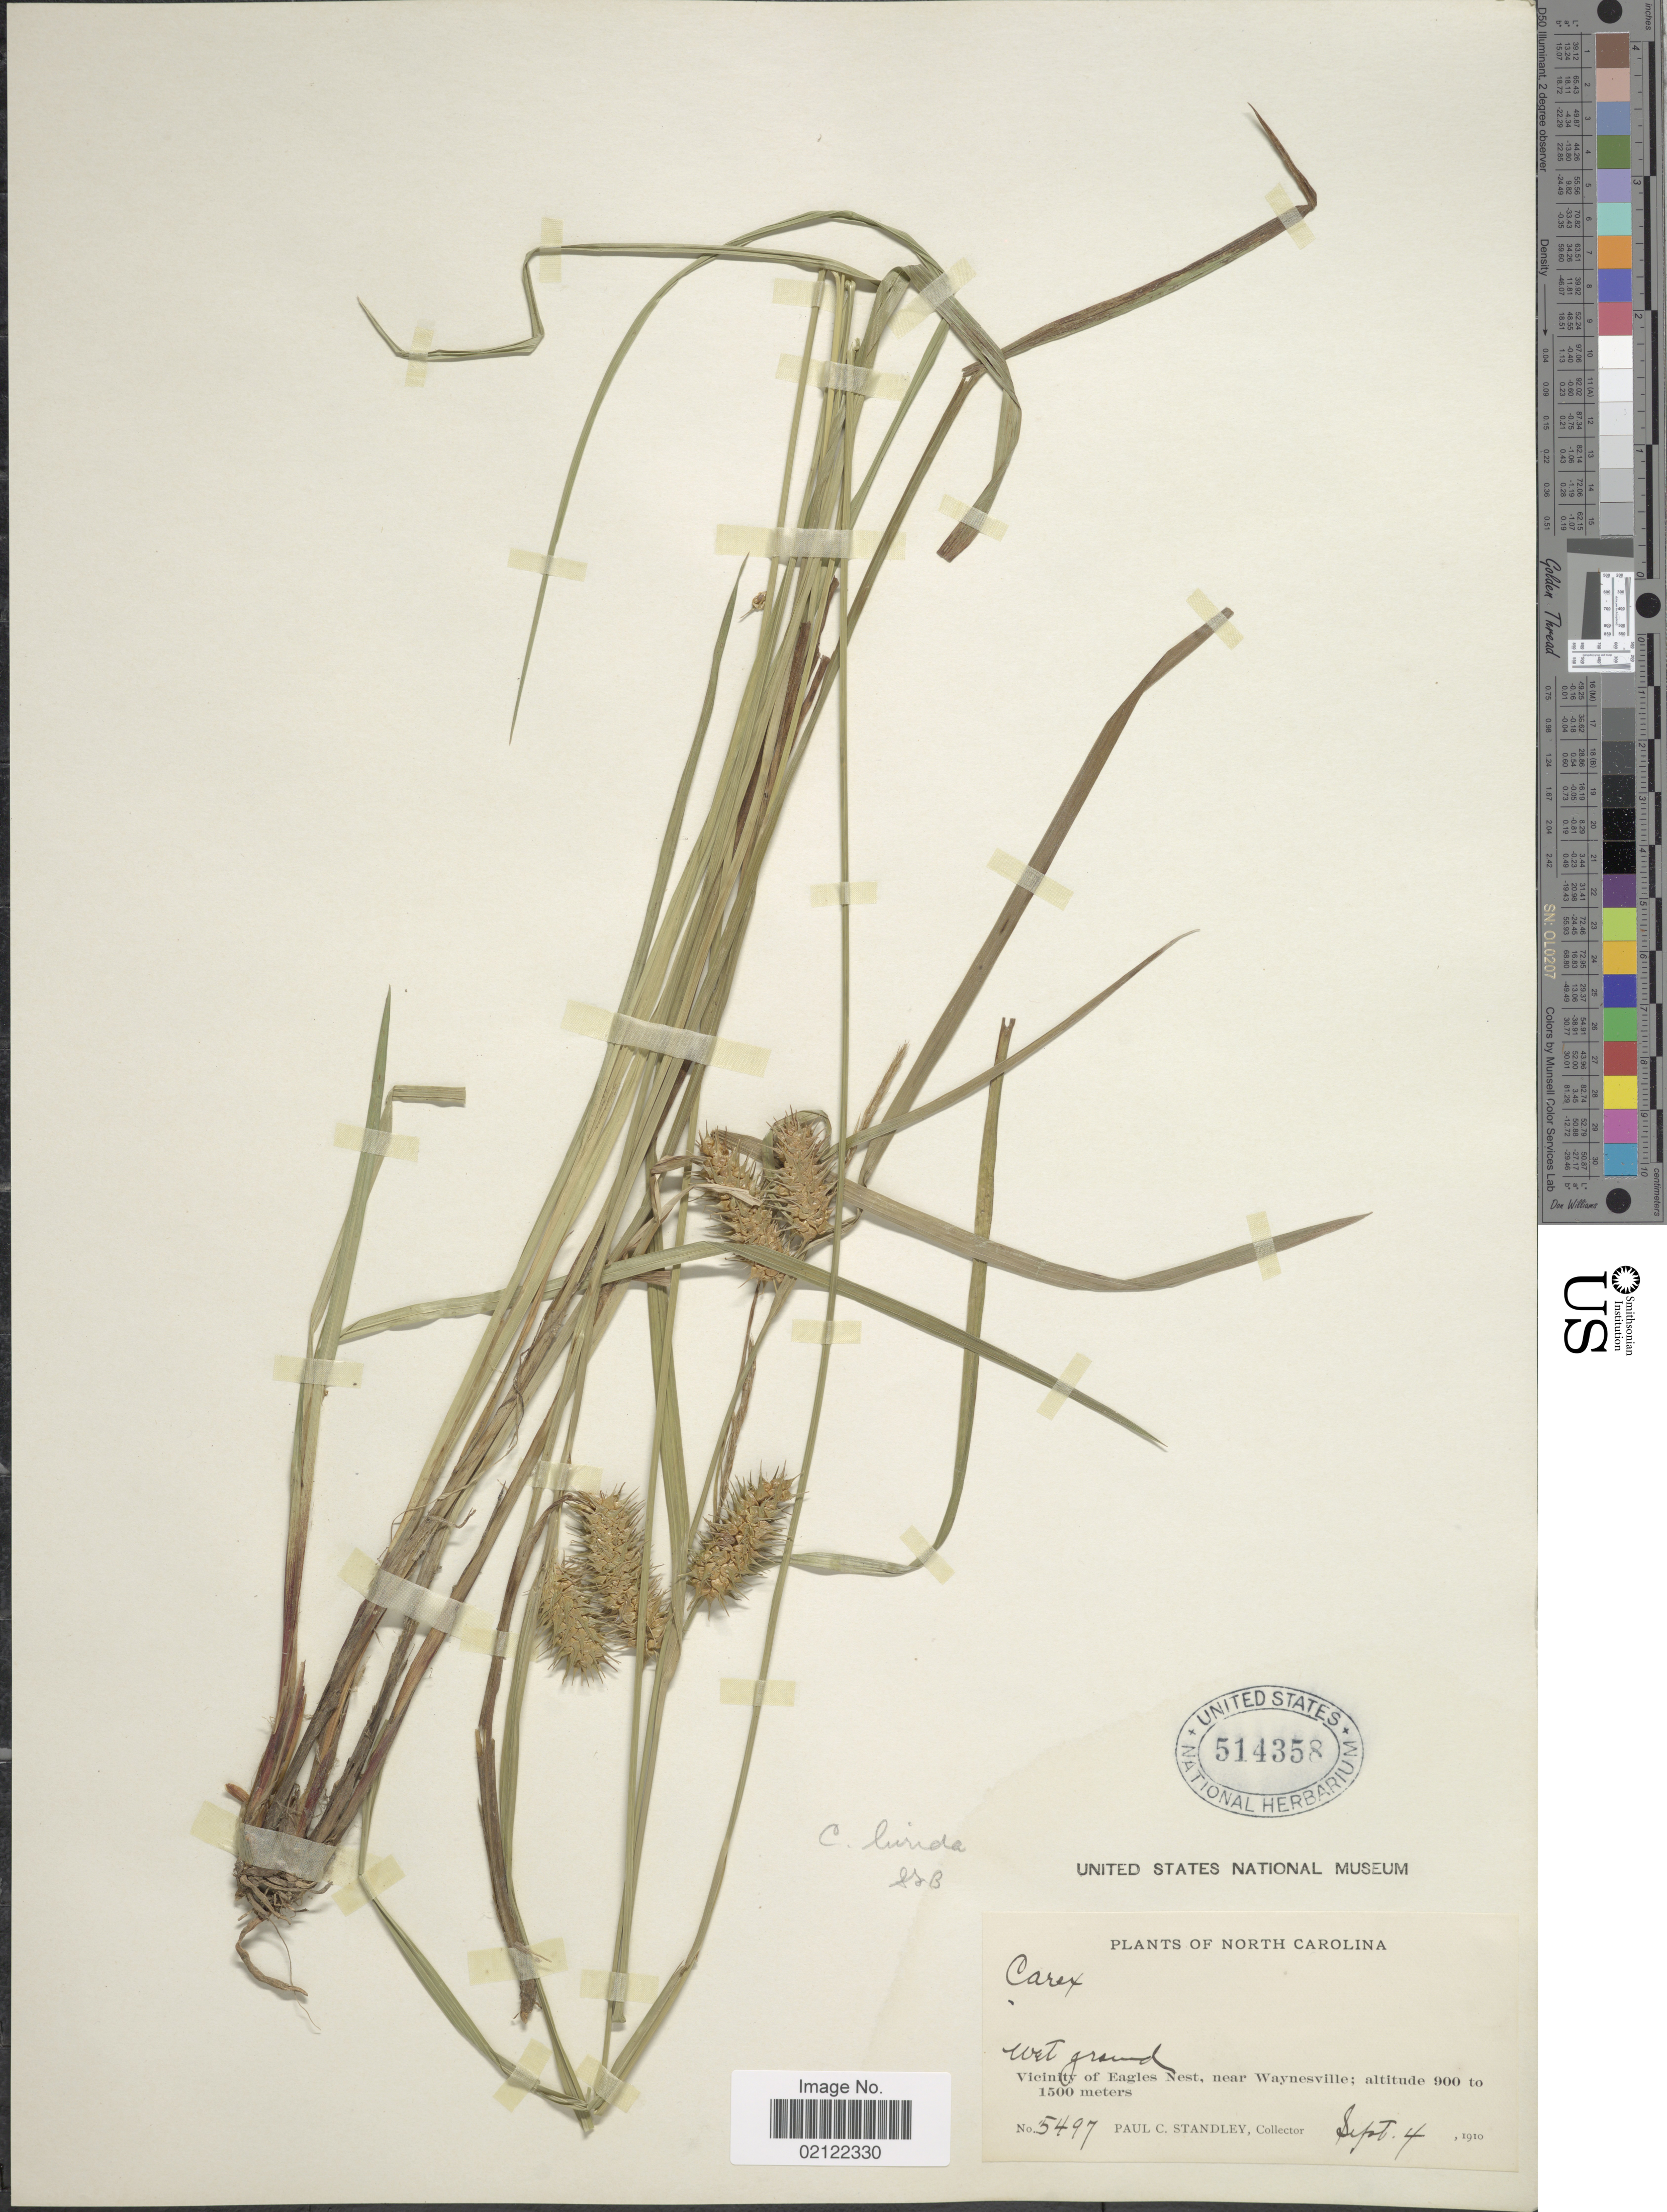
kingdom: Plantae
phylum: Tracheophyta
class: Liliopsida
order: Poales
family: Cyperaceae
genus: Carex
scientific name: Carex lurida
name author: Wahlenb.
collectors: P. C. Standley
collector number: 5497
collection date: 1910-09-04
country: United States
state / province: North Carolina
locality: Wet ground. Vicinity of Eagles Nest, near Waynesville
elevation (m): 900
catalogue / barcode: US 514358